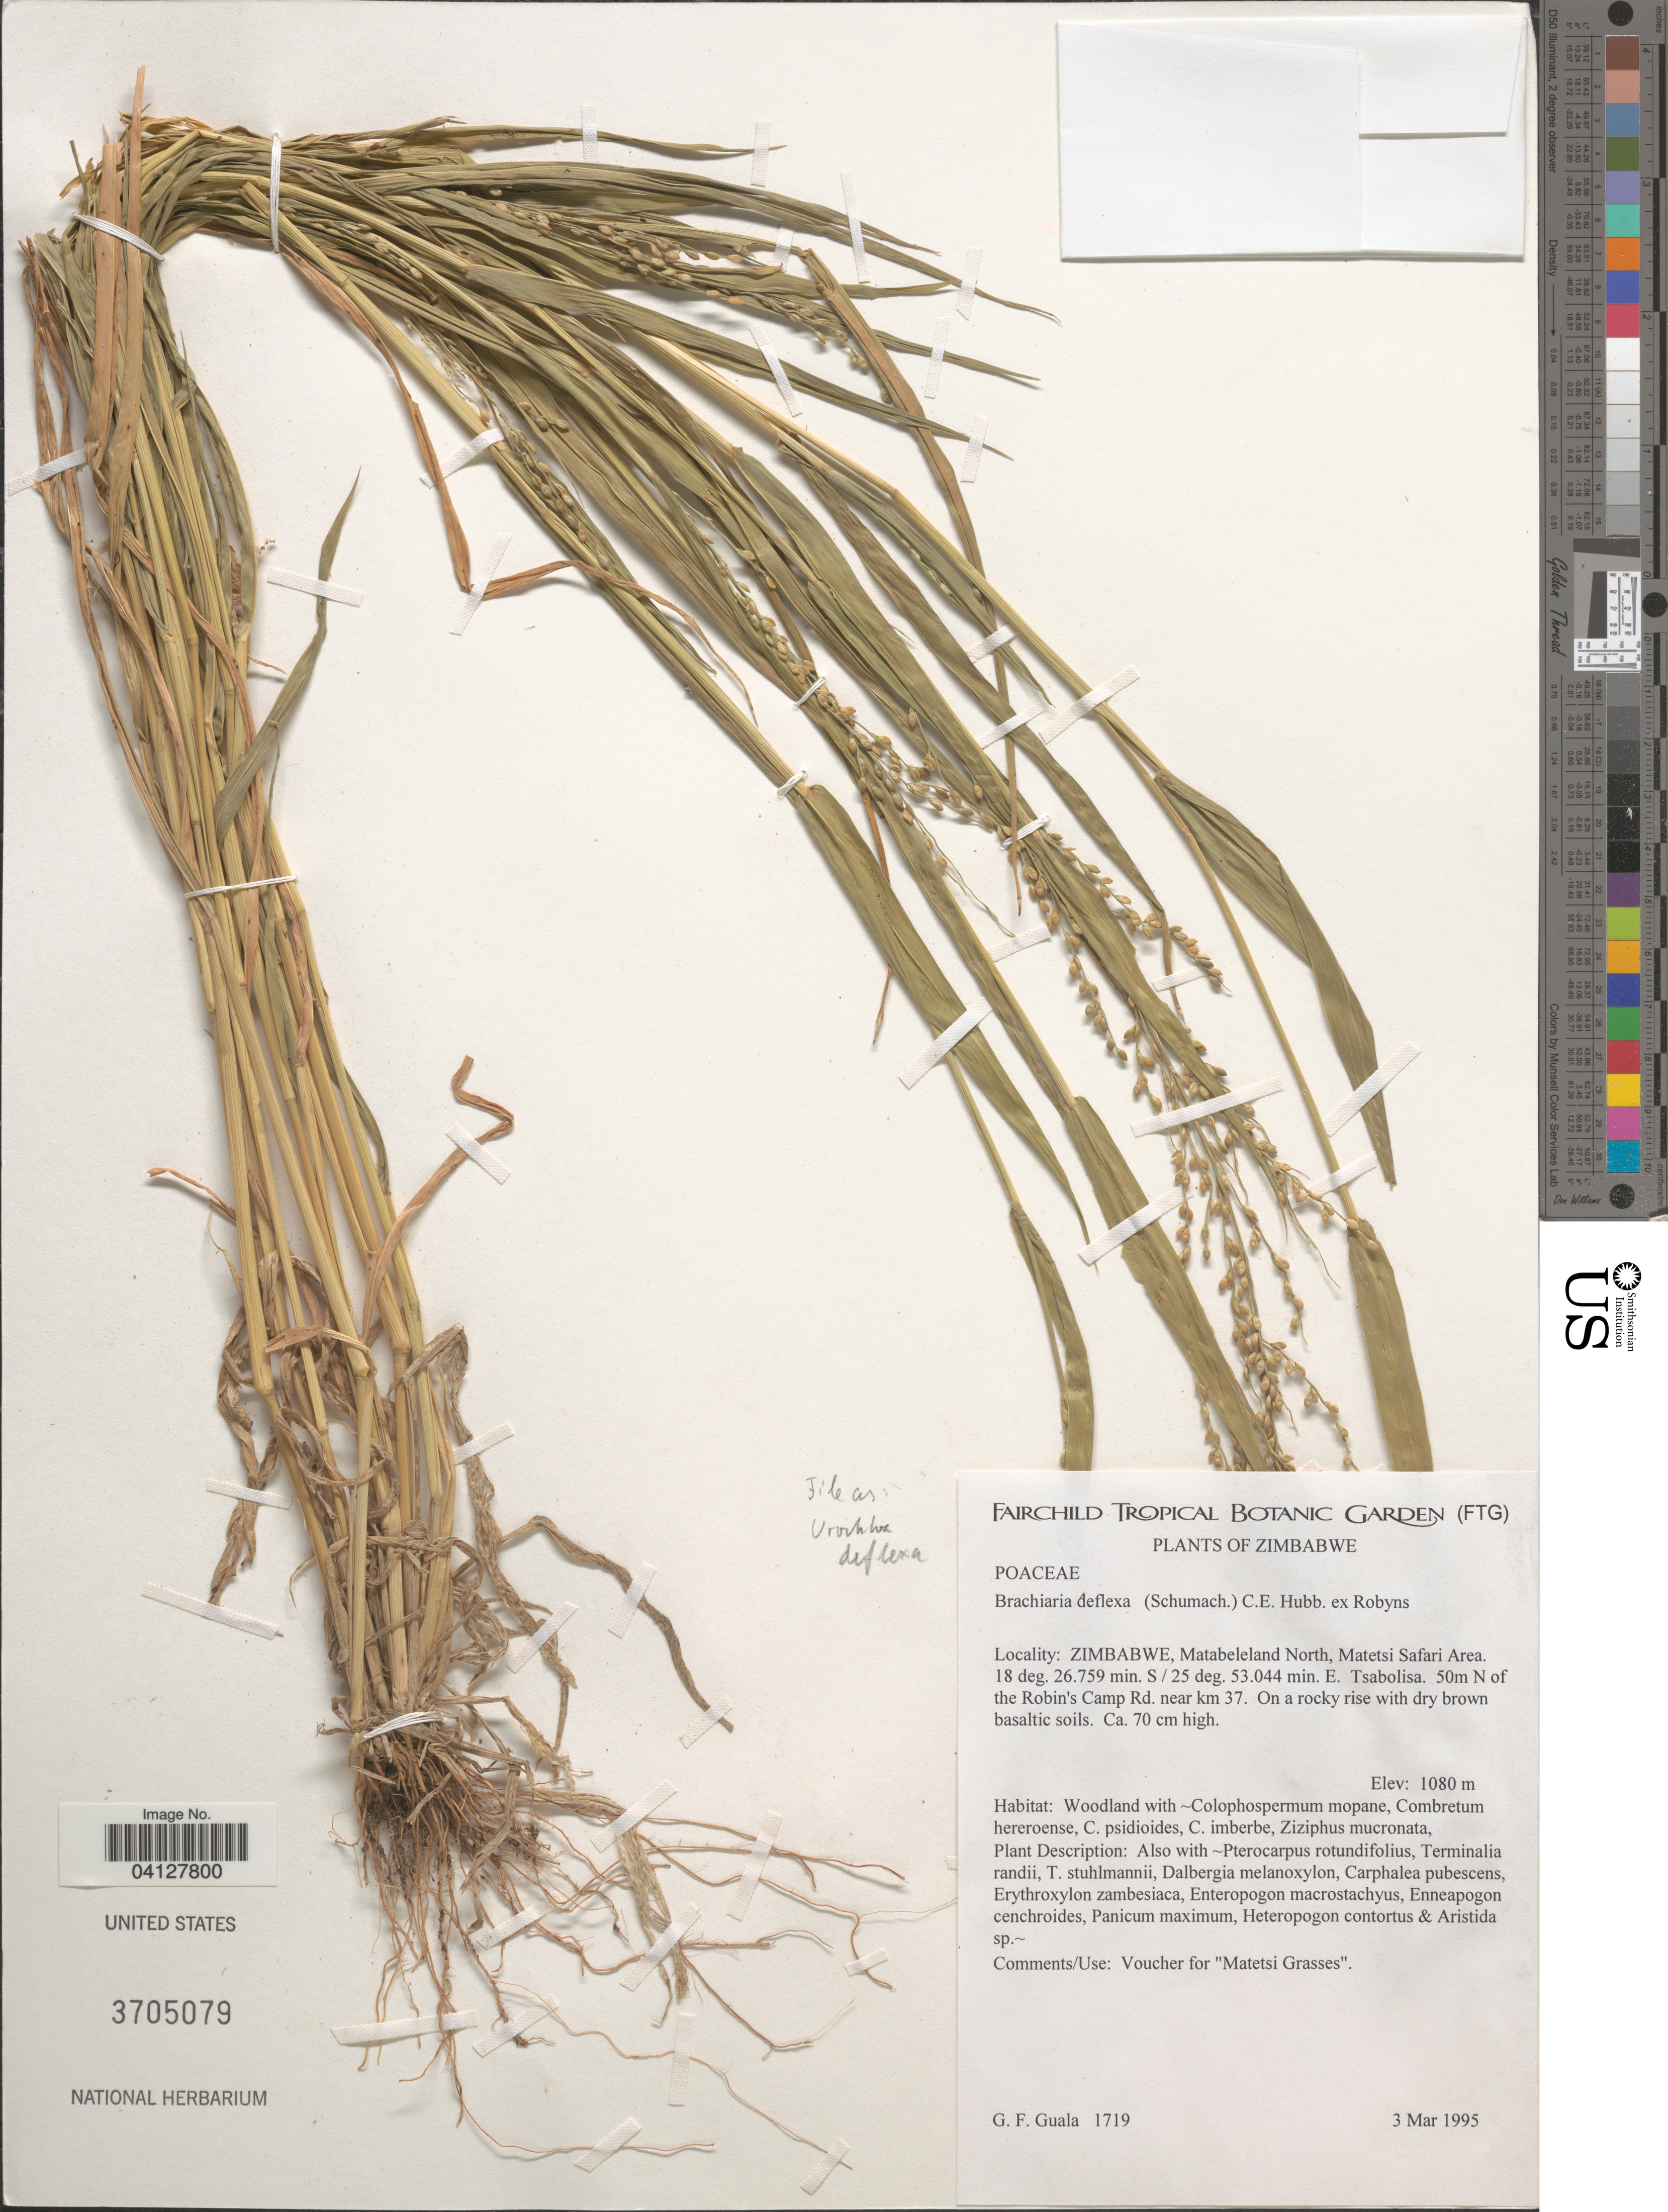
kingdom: Plantae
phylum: Tracheophyta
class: Liliopsida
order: Poales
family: Poaceae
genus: Brachiaria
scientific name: Brachiaria deflexa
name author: (Schumach.) C.E. Hubb. ex Robyns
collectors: G. Guala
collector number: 1719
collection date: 1995-03-03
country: Zimbabwe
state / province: Matabeleland North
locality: Matetsi Safari Area. Tsabolisa. 50m N of the Robin's Camp Rd. near km 37.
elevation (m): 1080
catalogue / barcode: US 3705079